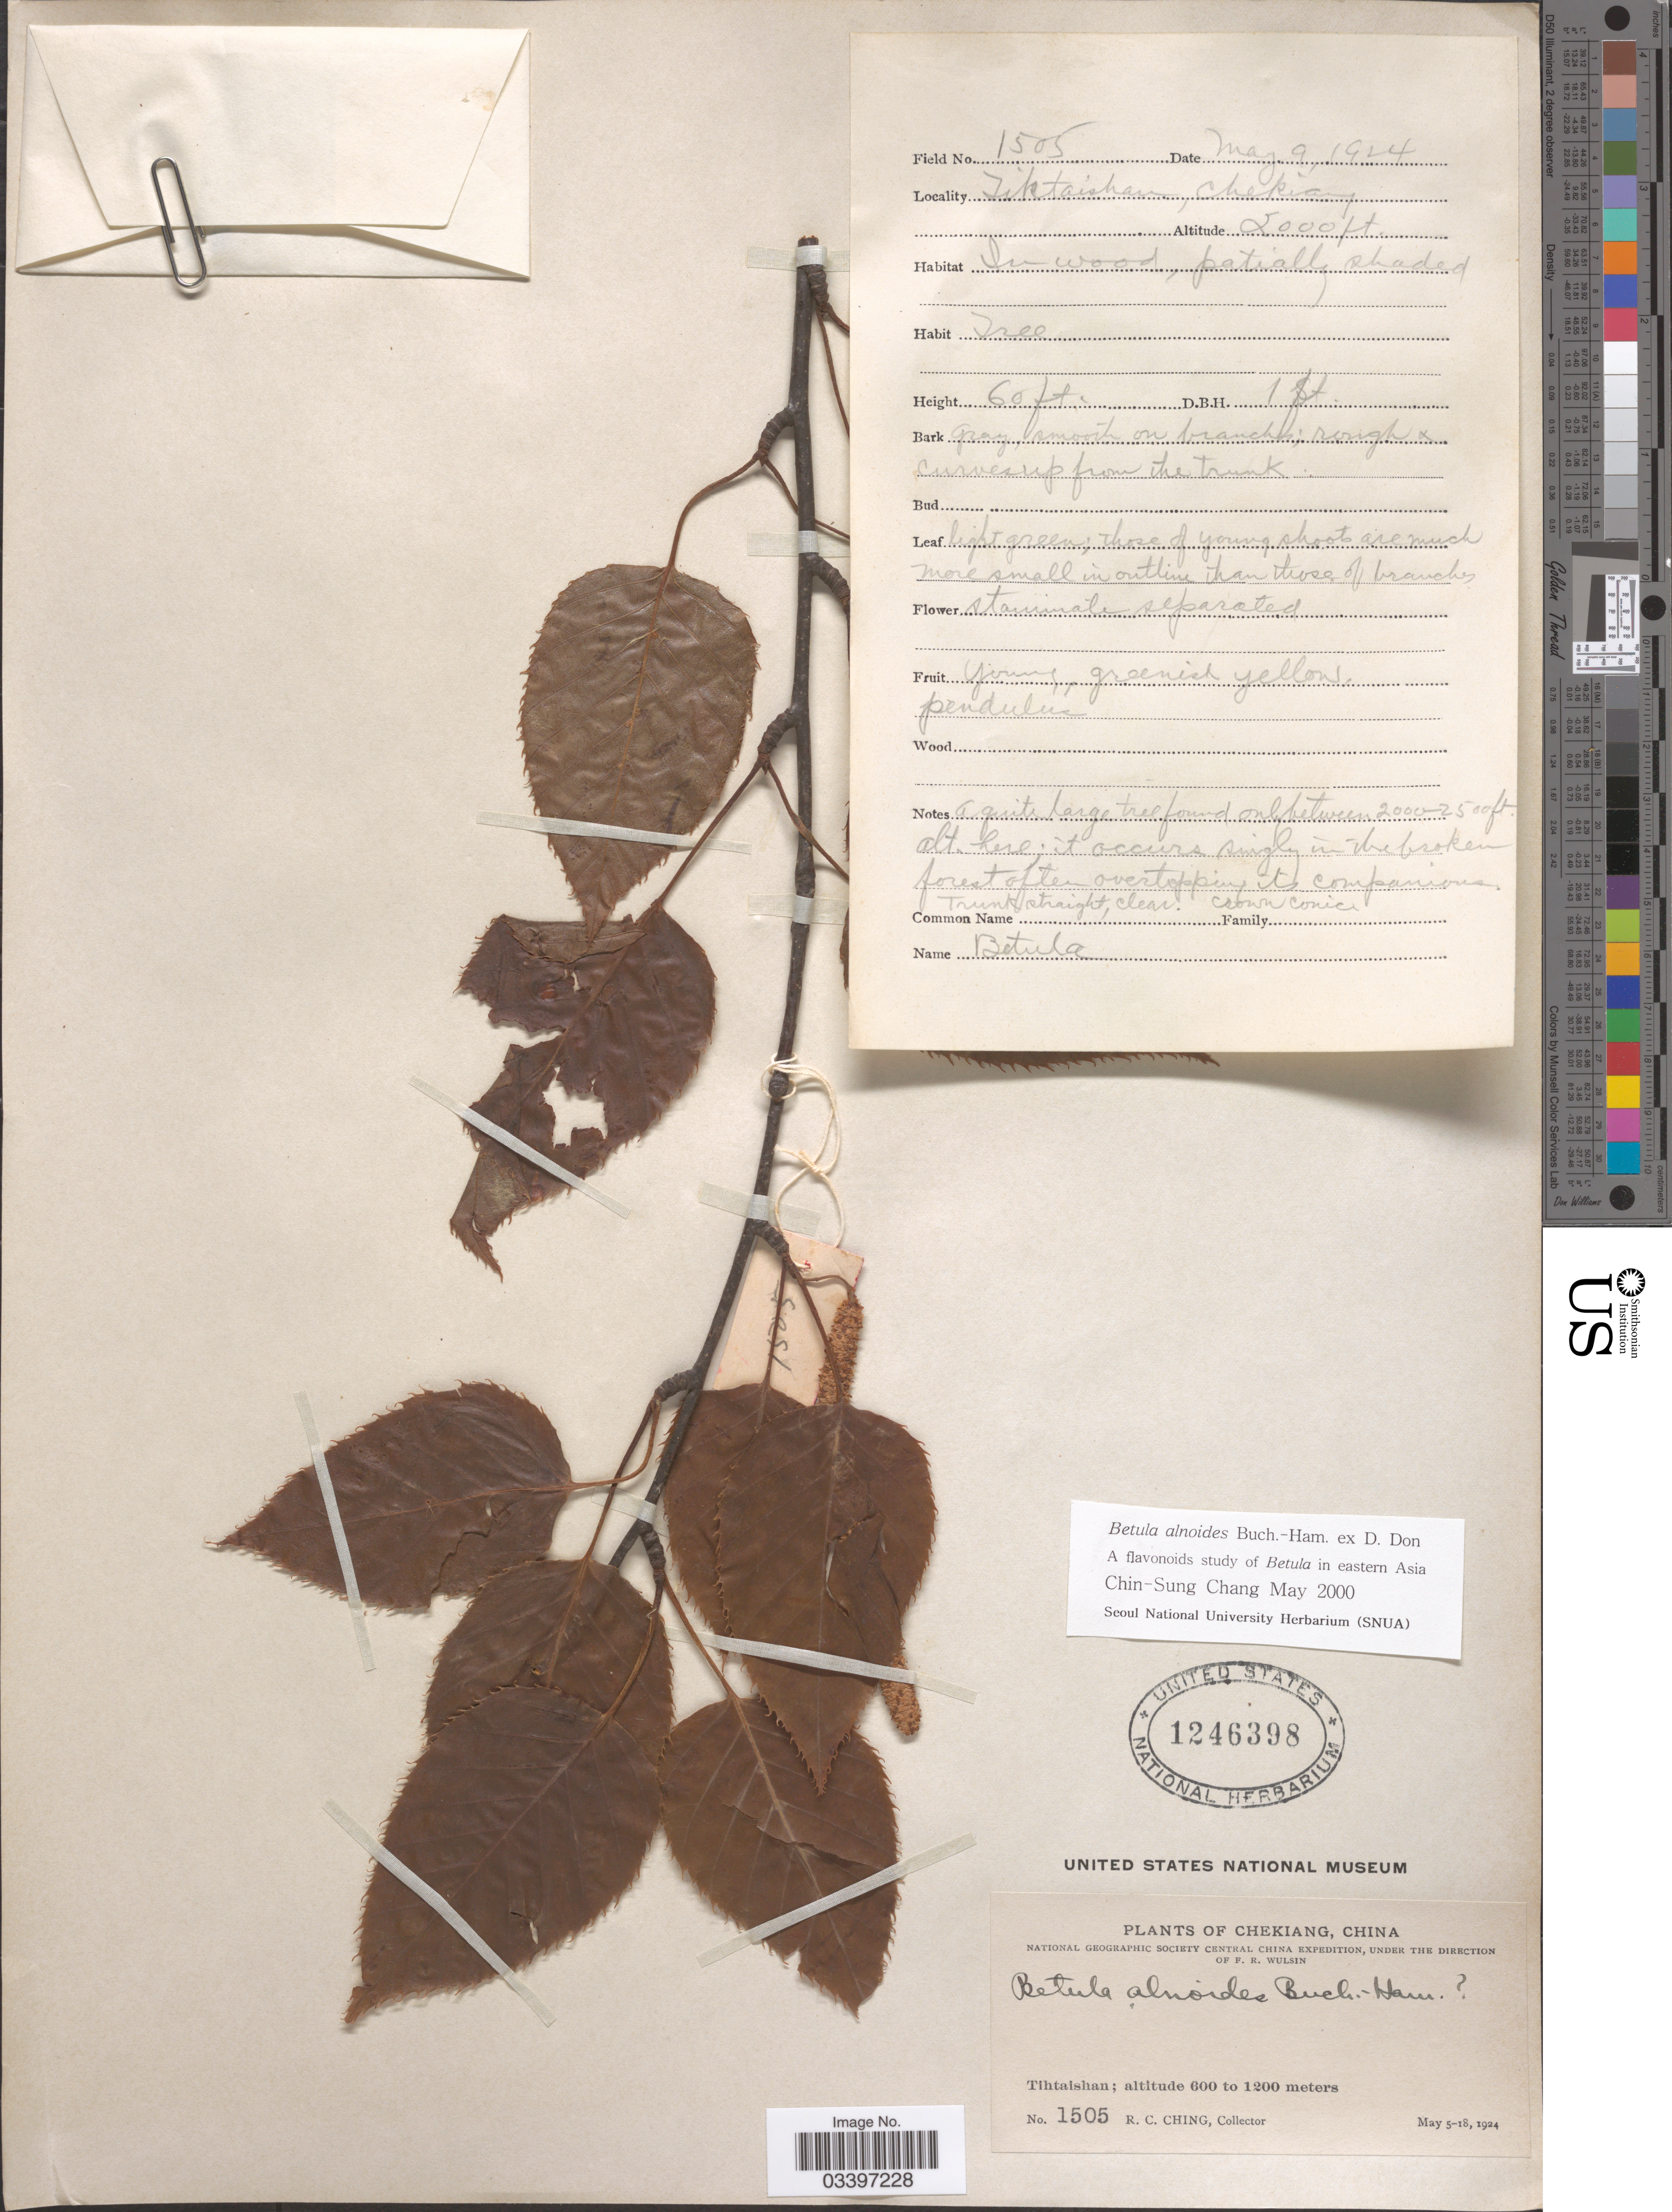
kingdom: Plantae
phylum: Tracheophyta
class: Magnoliopsida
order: Fagales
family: Betulaceae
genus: Betula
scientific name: Betula alnoides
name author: Buch.-Ham. ex D. Don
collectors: R. C. Ching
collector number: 1505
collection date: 1924-05-09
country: China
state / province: Zhejiang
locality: Chekiang. Tihtaishan.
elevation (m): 610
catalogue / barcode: US 1246398